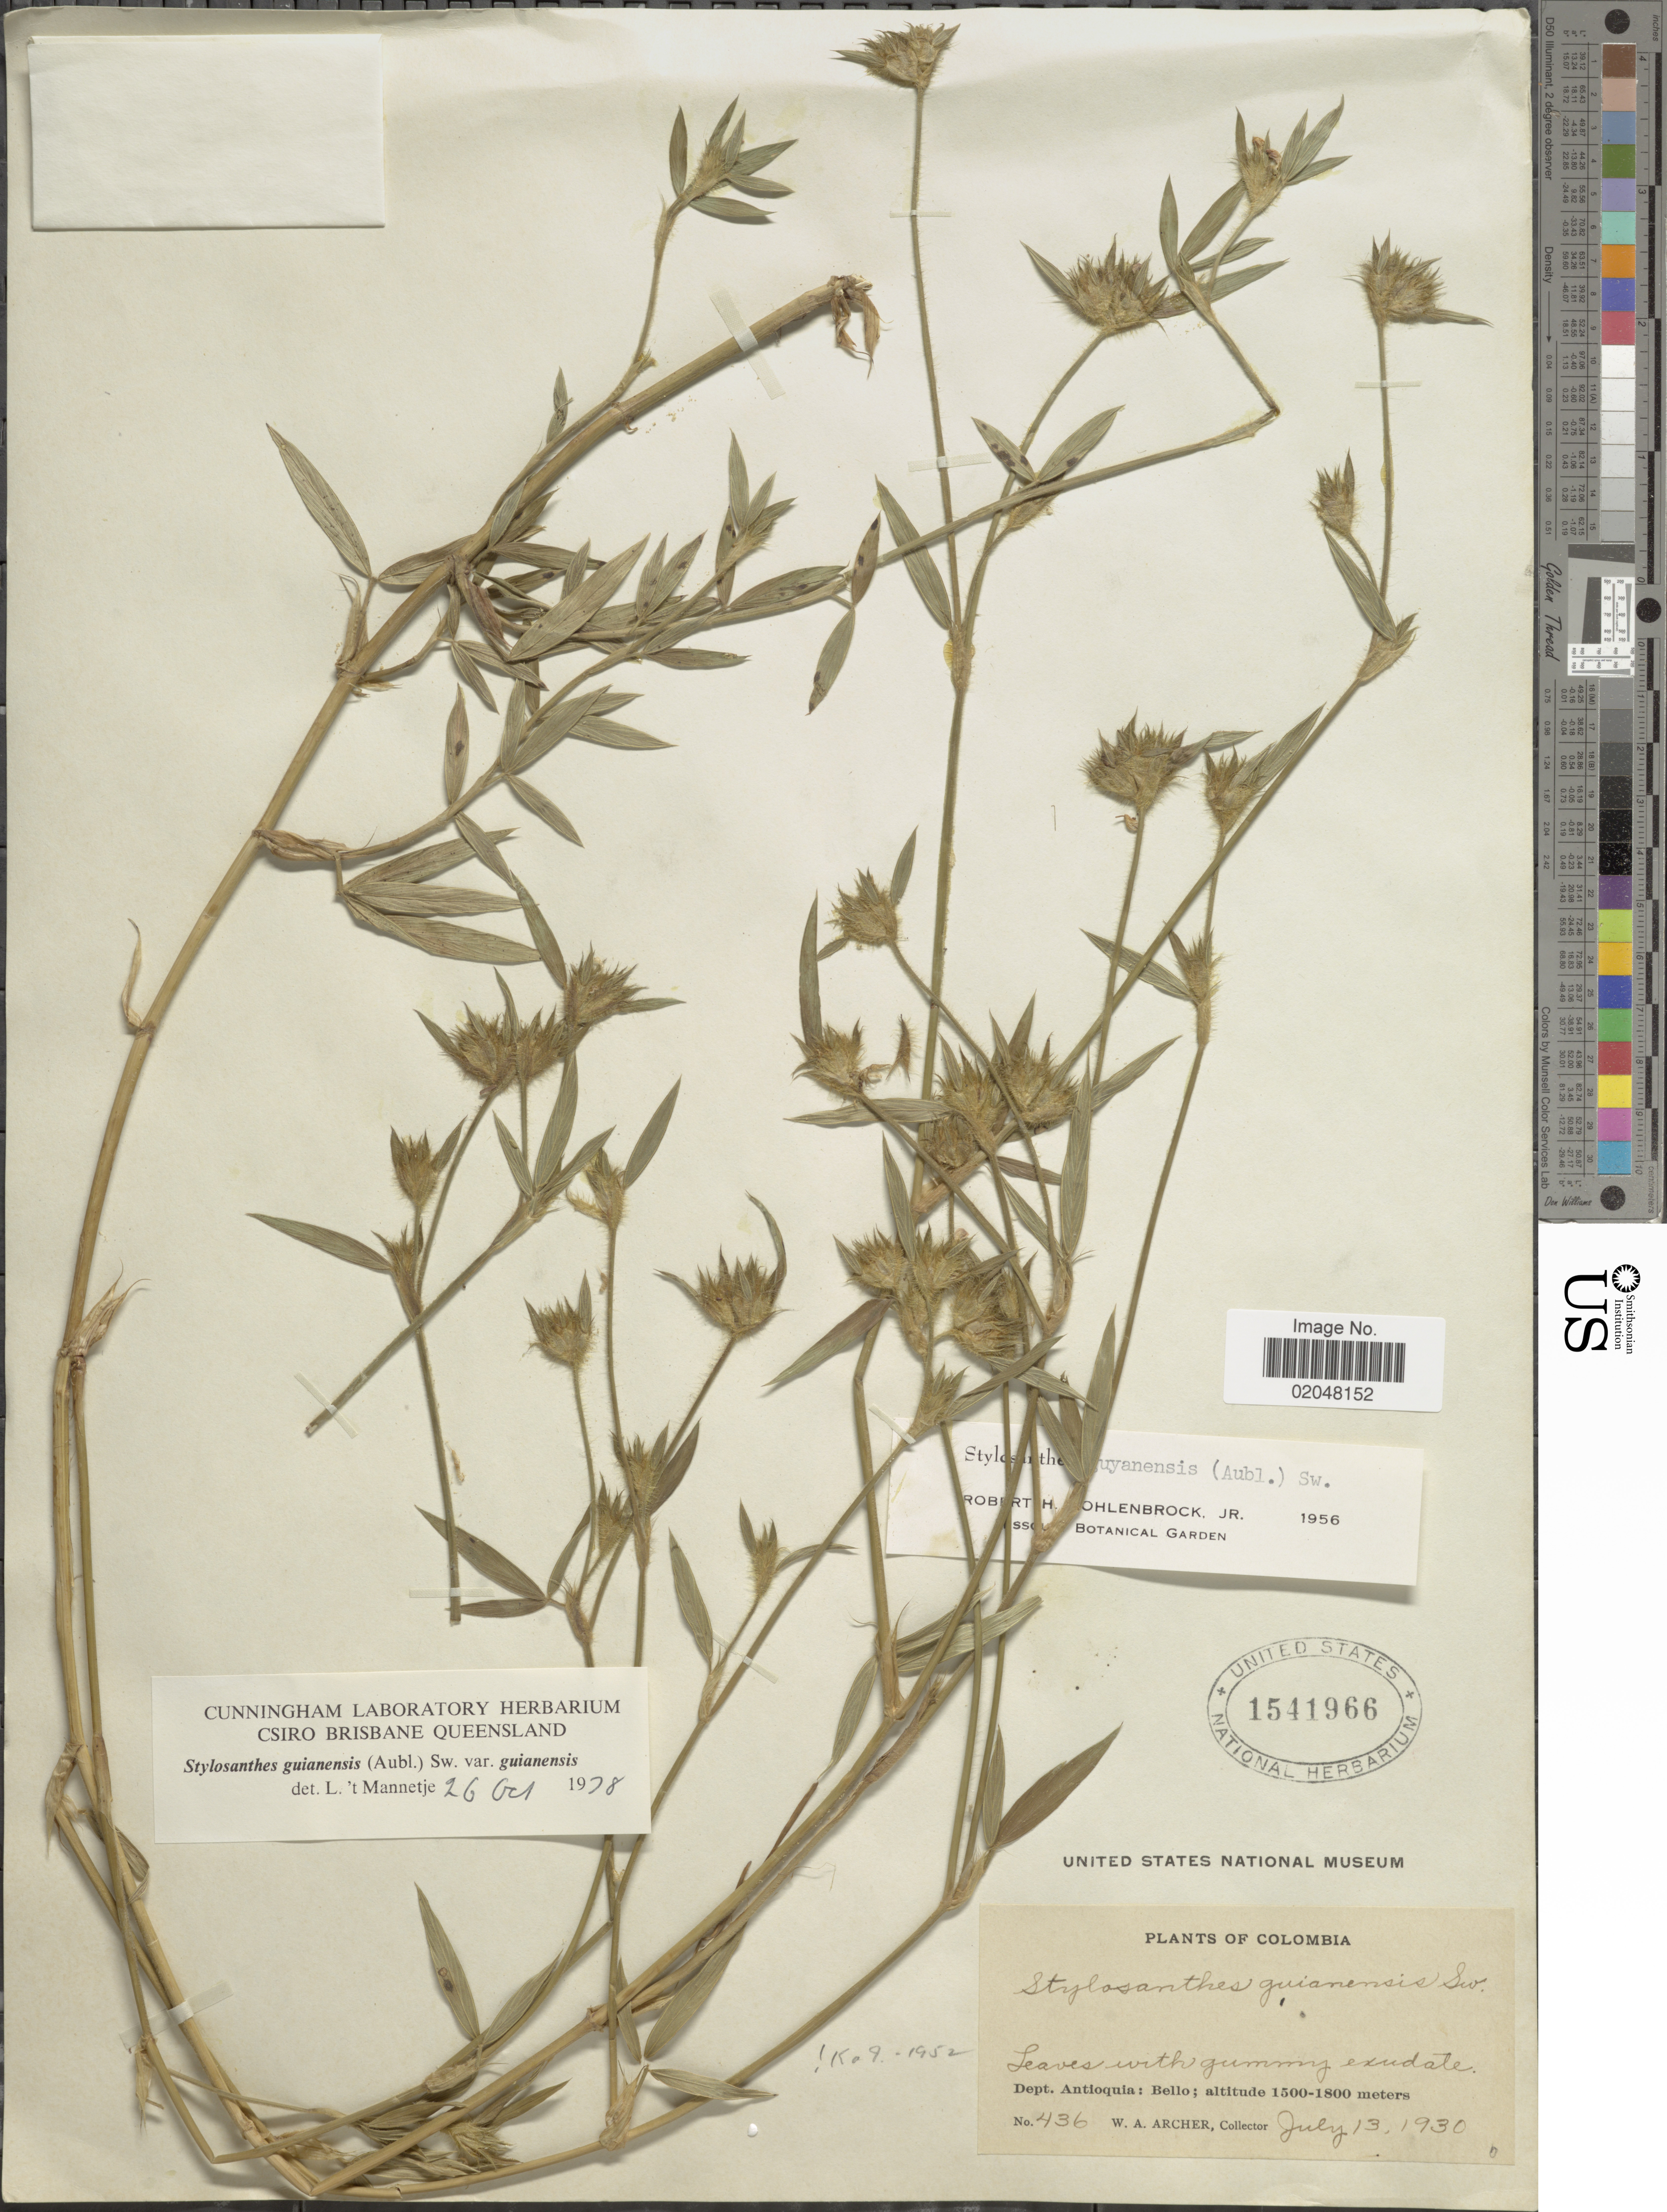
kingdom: Plantae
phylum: Tracheophyta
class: Magnoliopsida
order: Fabales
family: Fabaceae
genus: Stylosanthes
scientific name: Stylosanthes guianensis var. guianensis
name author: (Aubl.) Sw.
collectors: W. A. Archer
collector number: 436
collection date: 1930-07-13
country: Colombia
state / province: Antioquia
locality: Bello.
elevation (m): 1500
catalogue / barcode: US 1541966